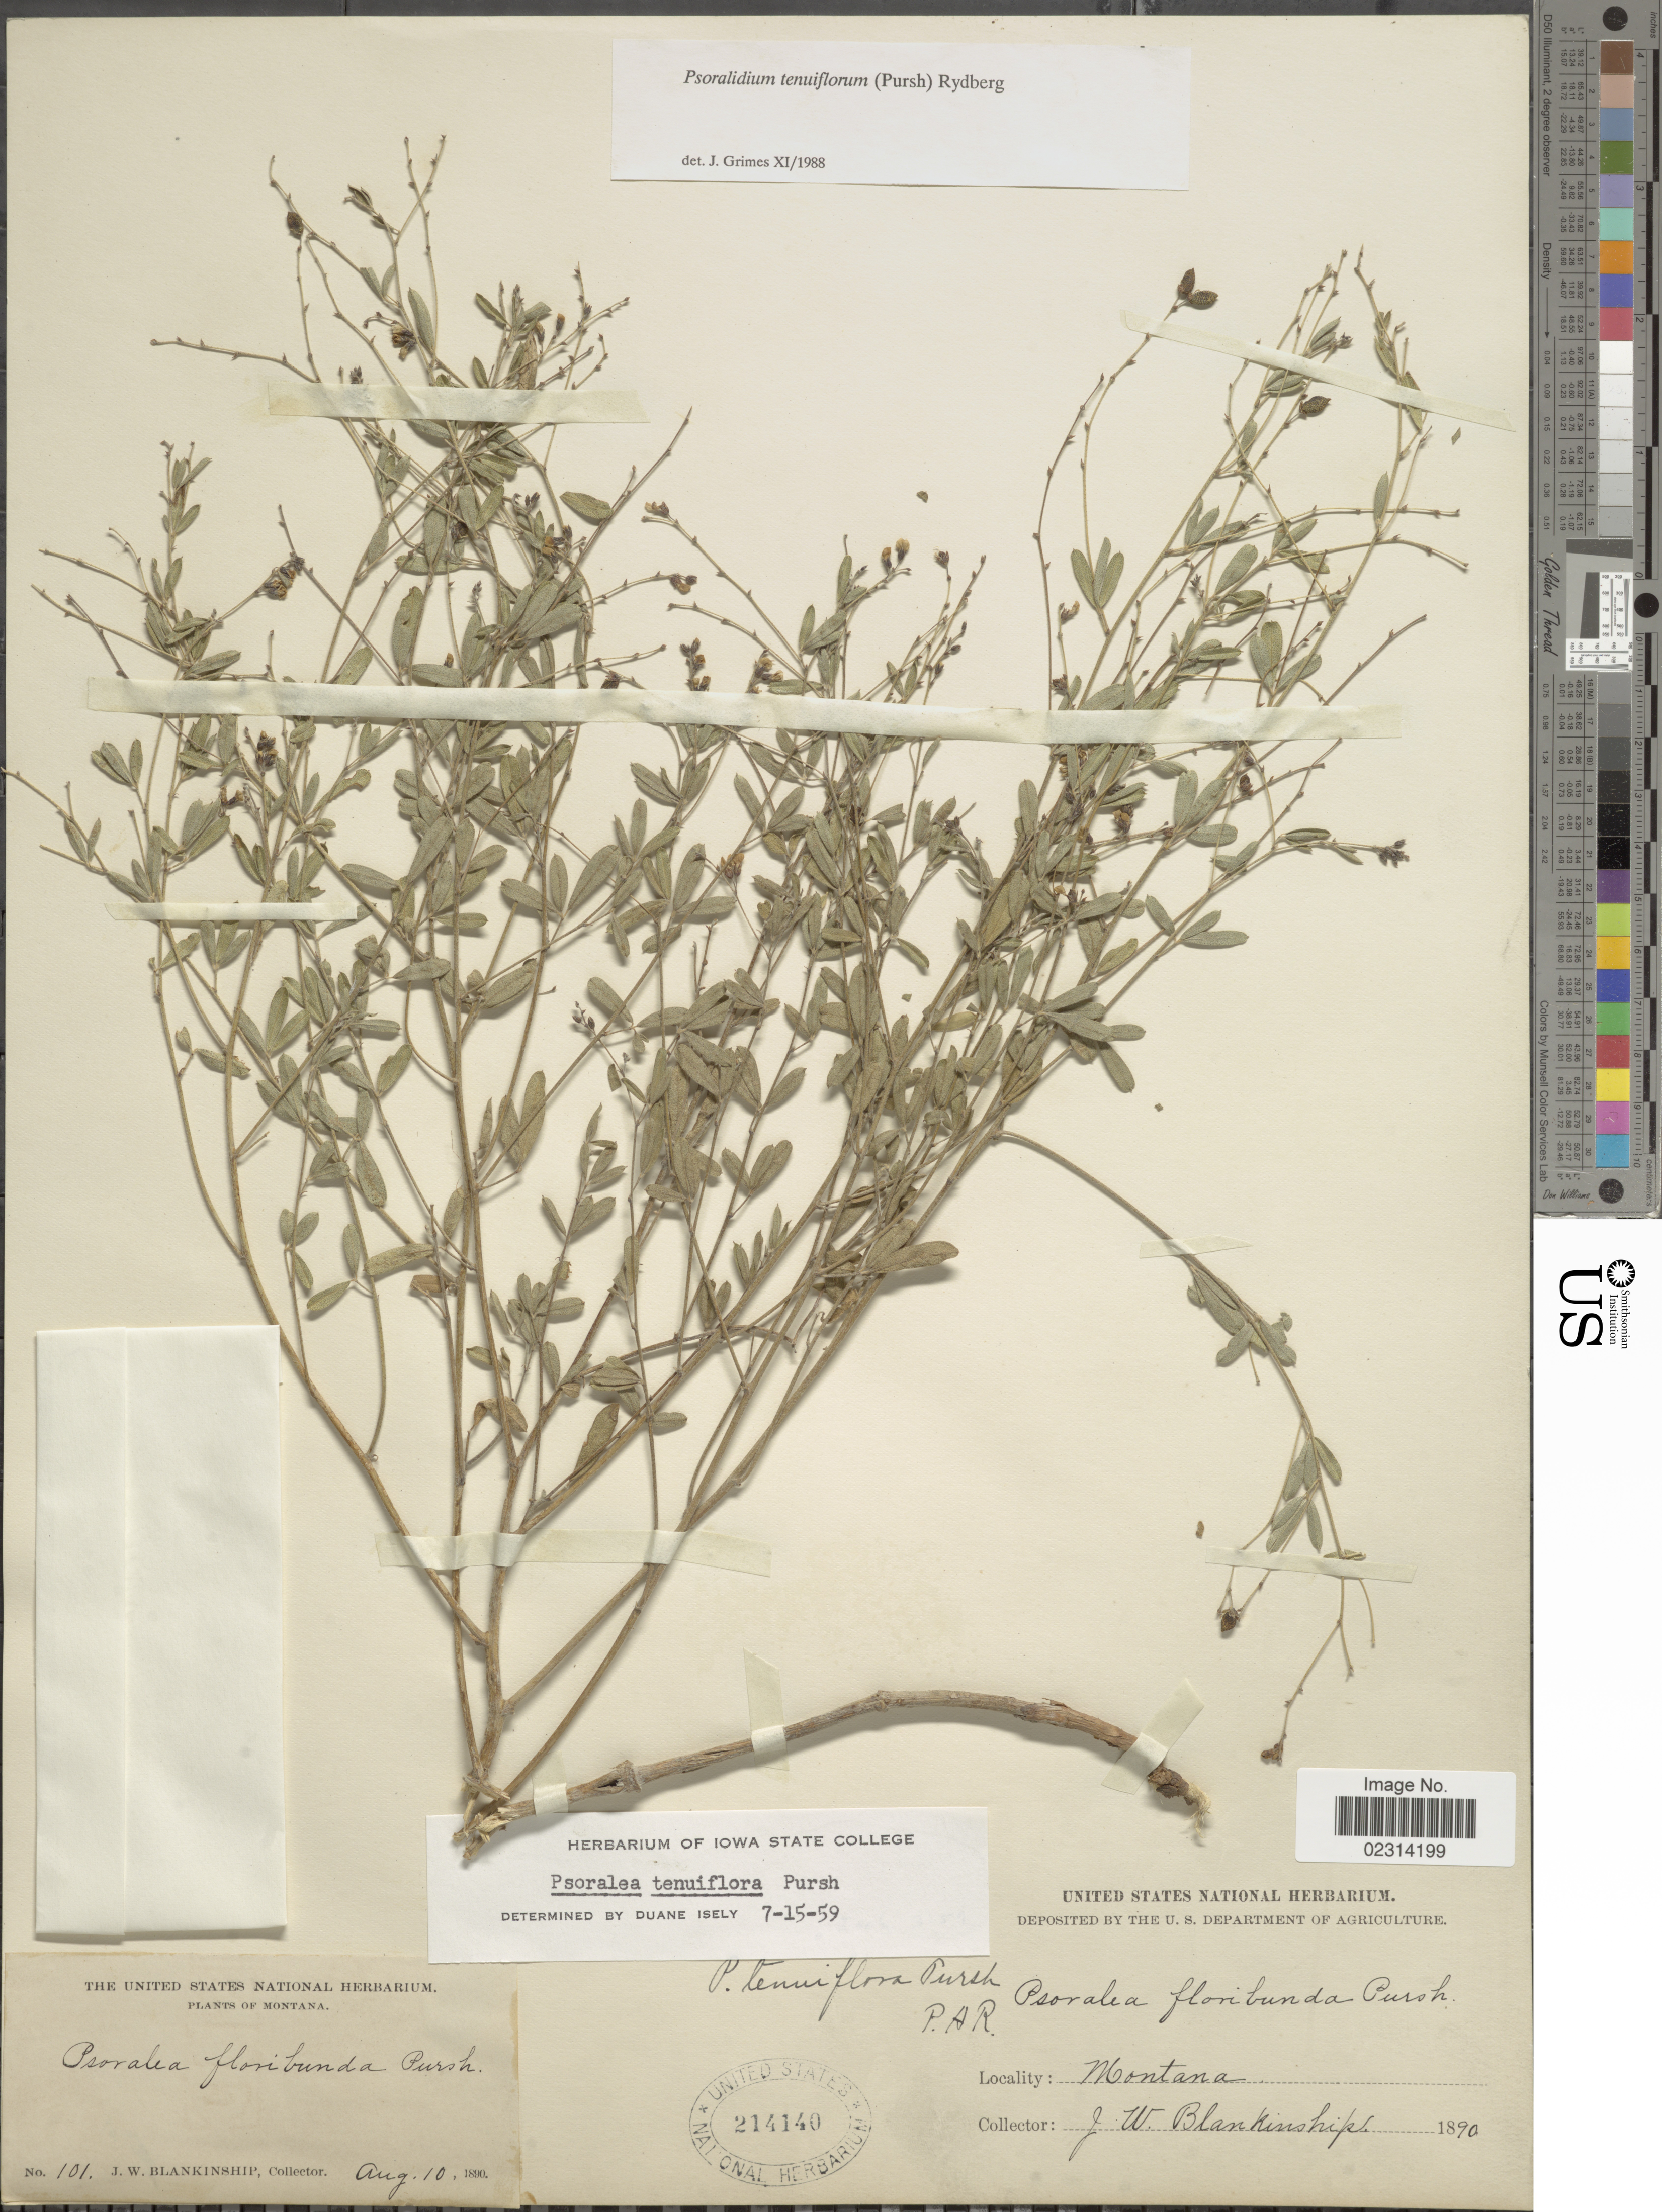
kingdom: Plantae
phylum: Tracheophyta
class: Magnoliopsida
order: Fabales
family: Fabaceae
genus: Psoralidium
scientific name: Psoralidium tenuiflorum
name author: (Pursh) Rydb.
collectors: J. W. Blankinship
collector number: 101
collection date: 1890-08-10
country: United States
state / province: Montana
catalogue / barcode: US 214140